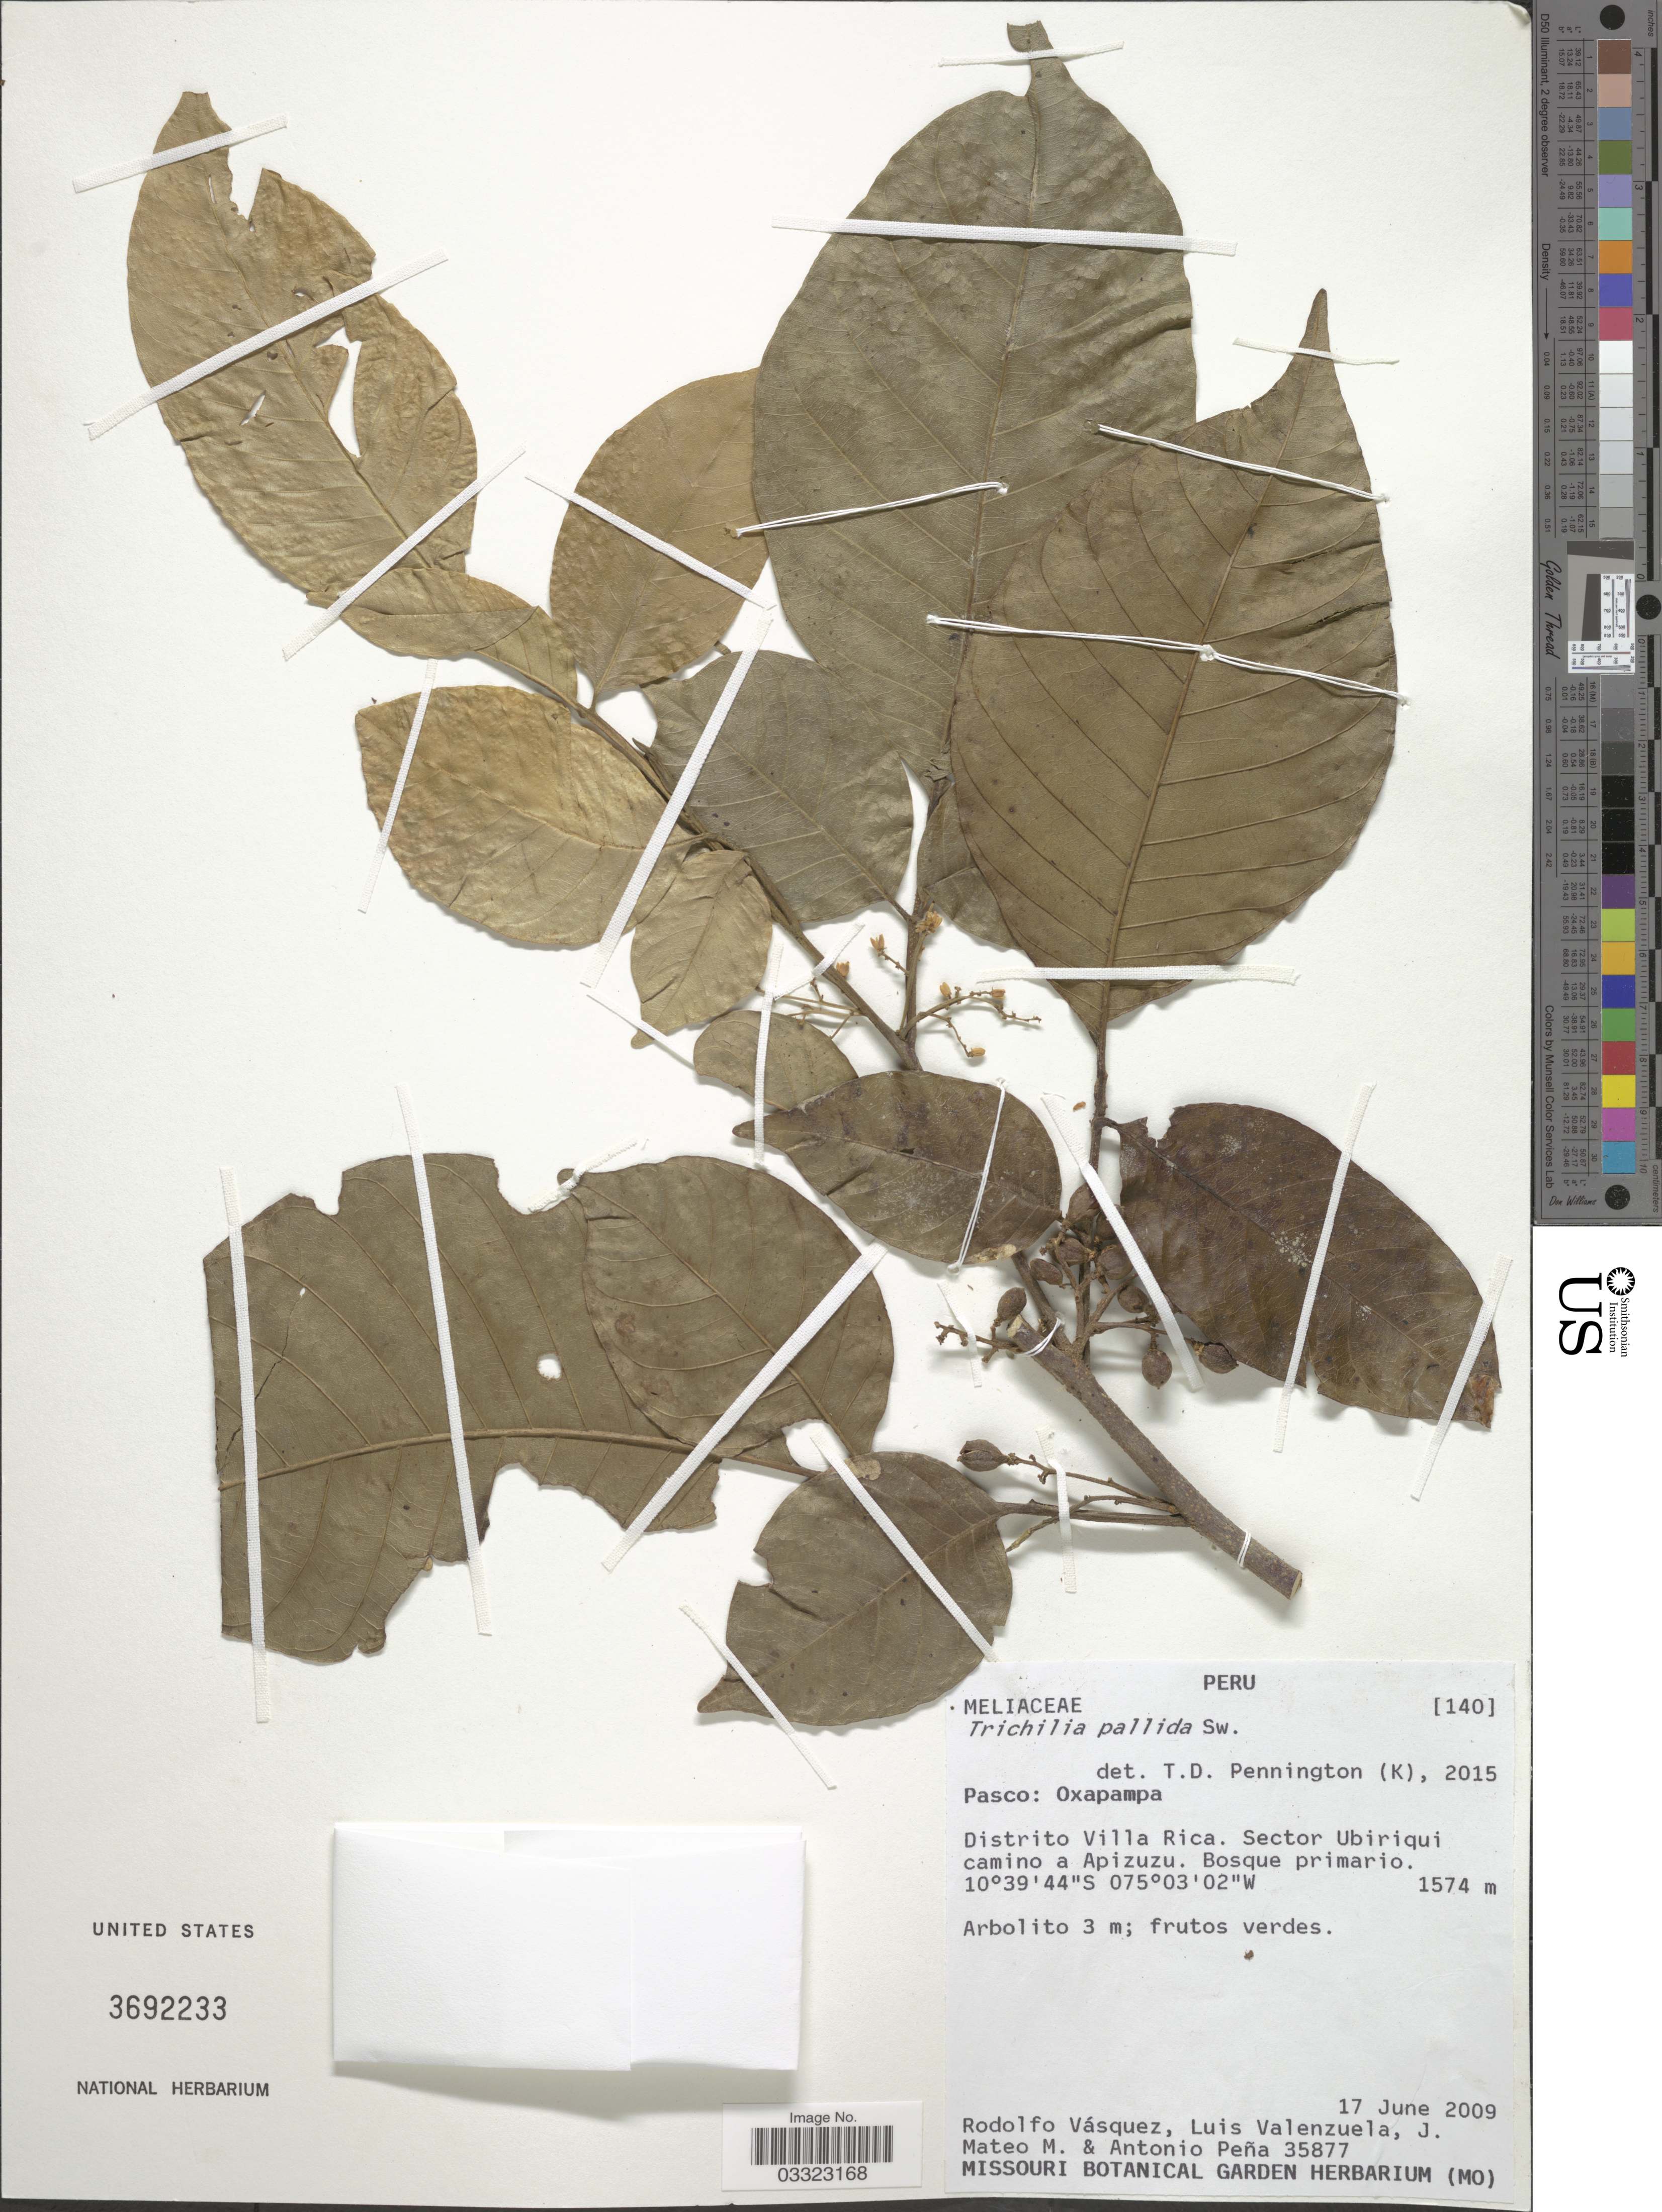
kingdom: Plantae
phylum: Tracheophyta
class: Magnoliopsida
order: Sapindales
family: Meliaceae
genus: Trichilia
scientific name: Trichilia pallida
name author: Sw.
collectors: R. Vásquez, L. Valenzuela, J. Mateo M. & A. Peña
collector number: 35877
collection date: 2009-06-17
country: Peru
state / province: Pasco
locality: Oxapampa. Distrito Villa Rica. Sector Ubiriqui camino a Apizuzu.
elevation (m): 1574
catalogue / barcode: US 3692233